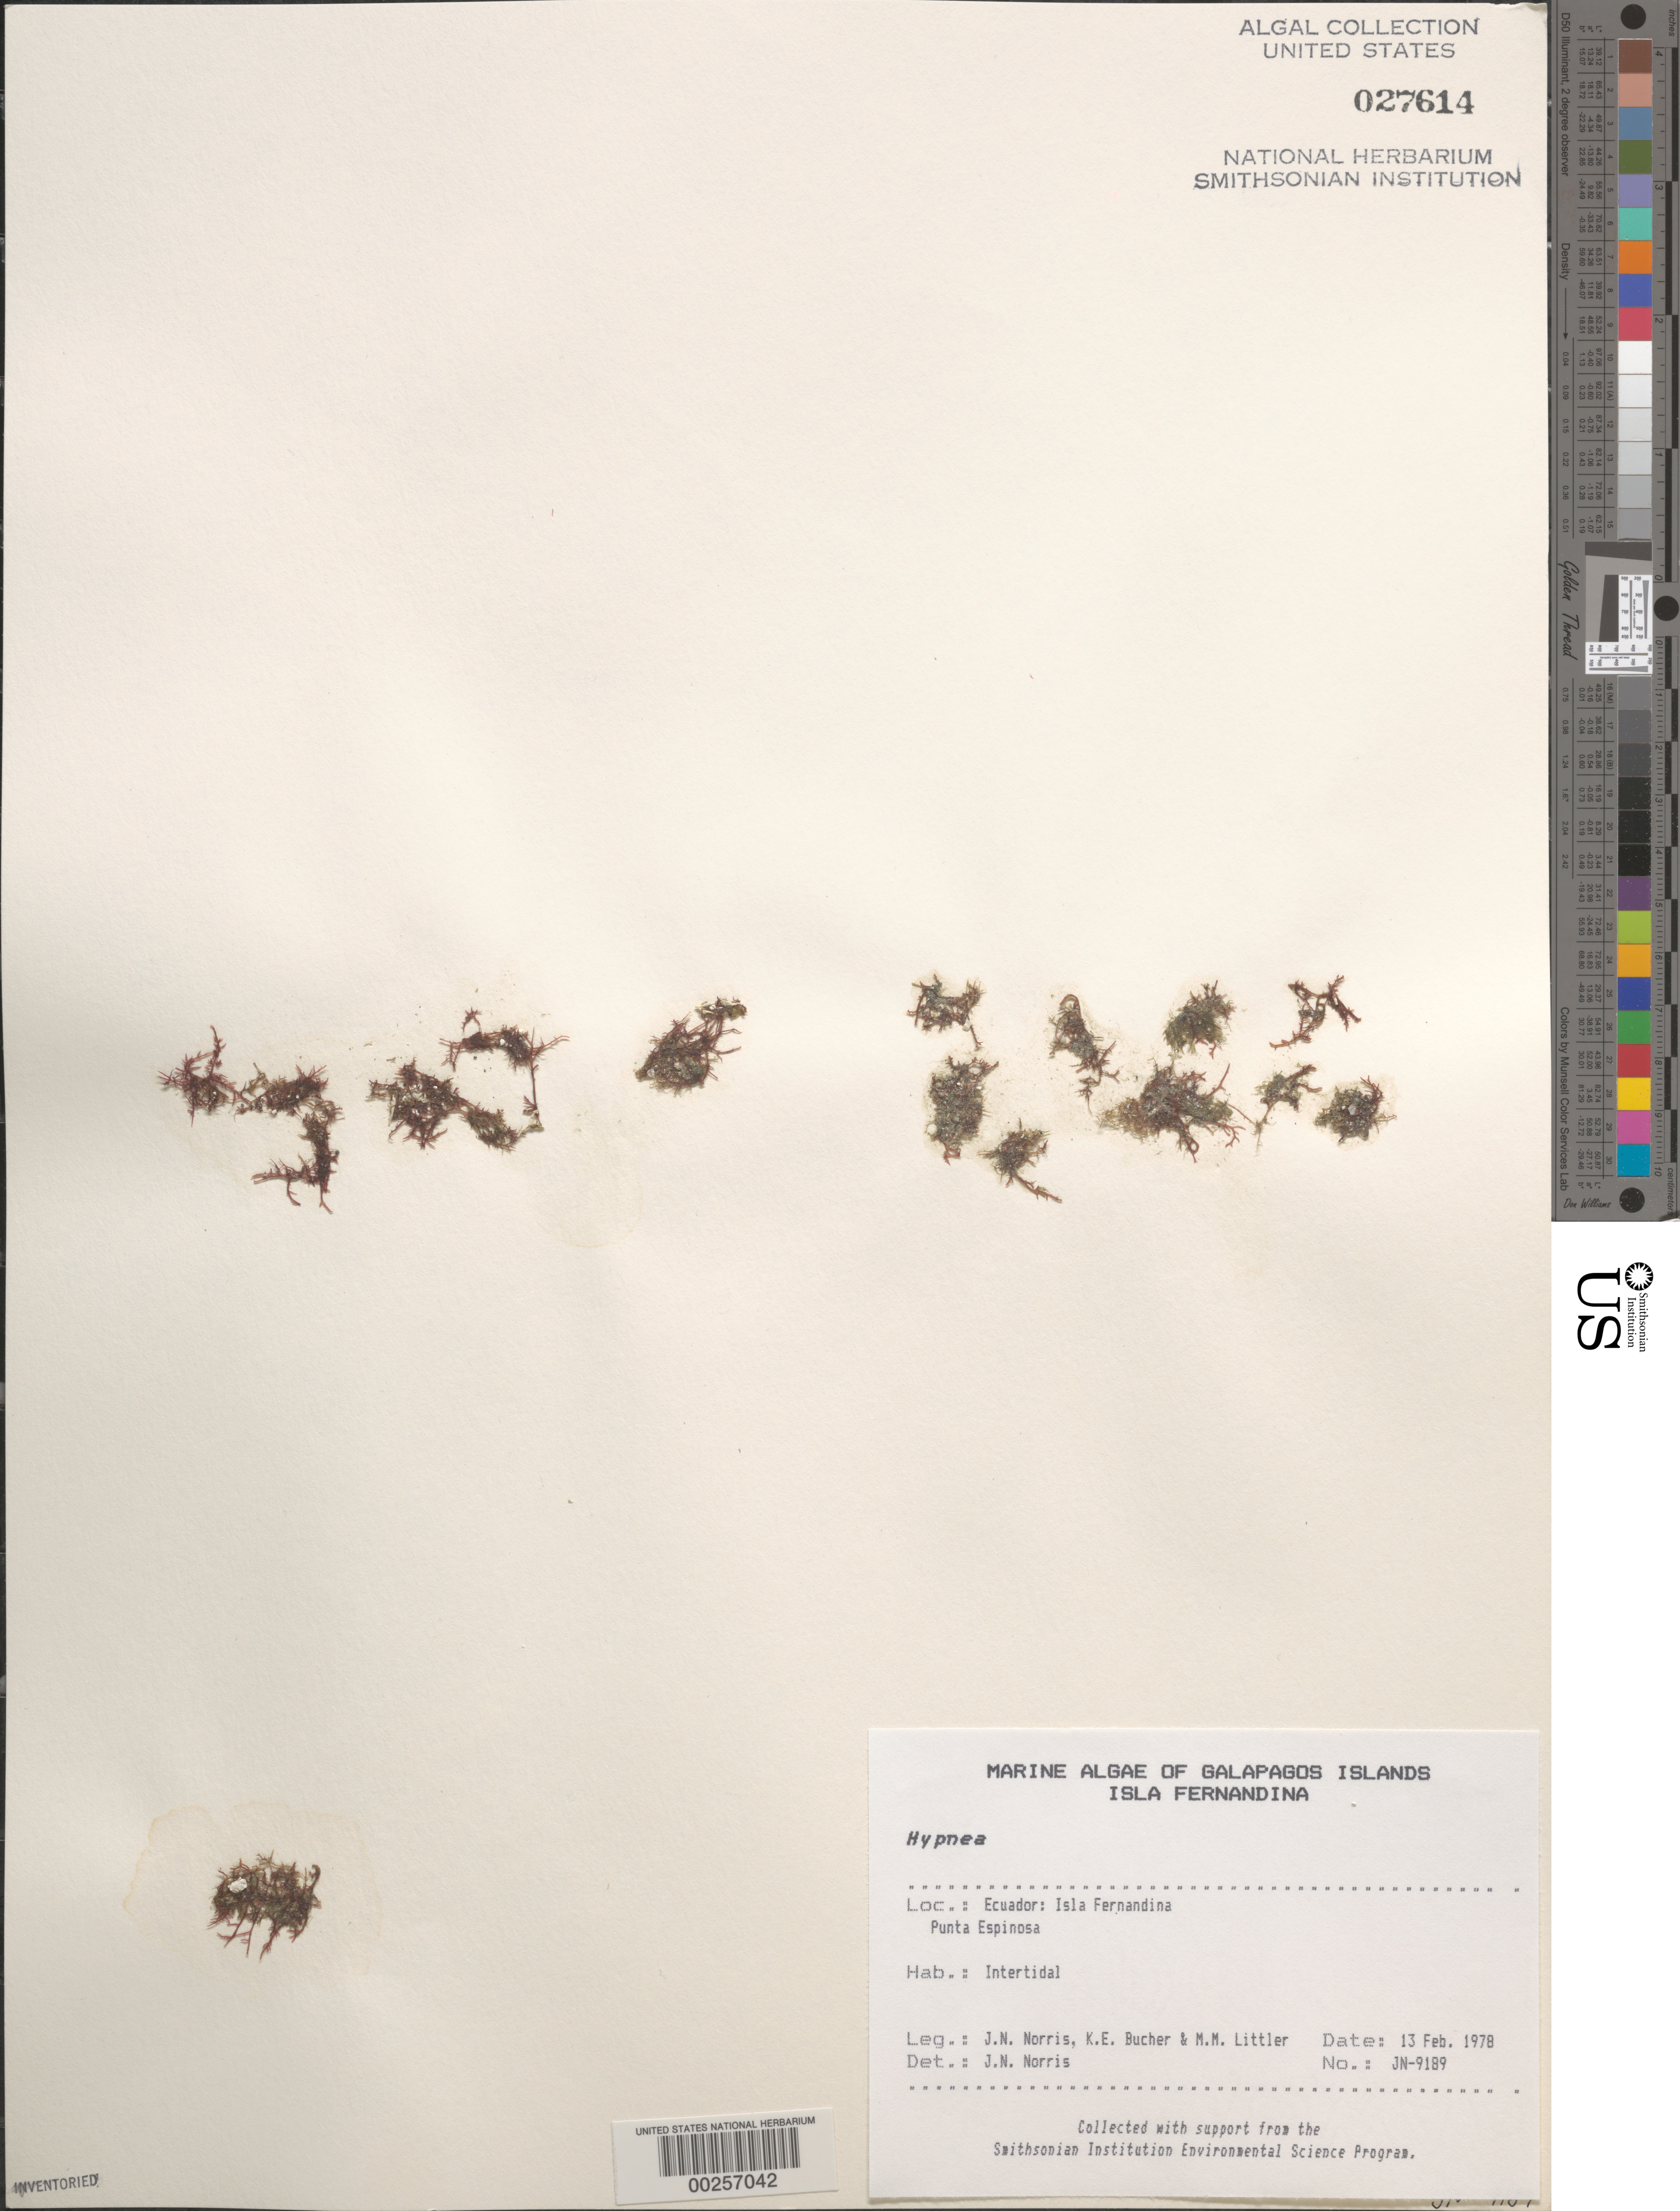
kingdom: Plantae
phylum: Rhodophyta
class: Florideophyceae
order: Gigartinales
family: Cystocloniaceae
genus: Hypnea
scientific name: Hypnea sp.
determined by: Norris, James N.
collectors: J. N. Norris, K. E. Bucher & M. M. Littler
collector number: JN-9189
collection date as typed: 13 Feb 1978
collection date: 1978-02-13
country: Ecuador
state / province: Colón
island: Fernandina [Narborough]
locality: Punta Espinosa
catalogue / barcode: US 27614